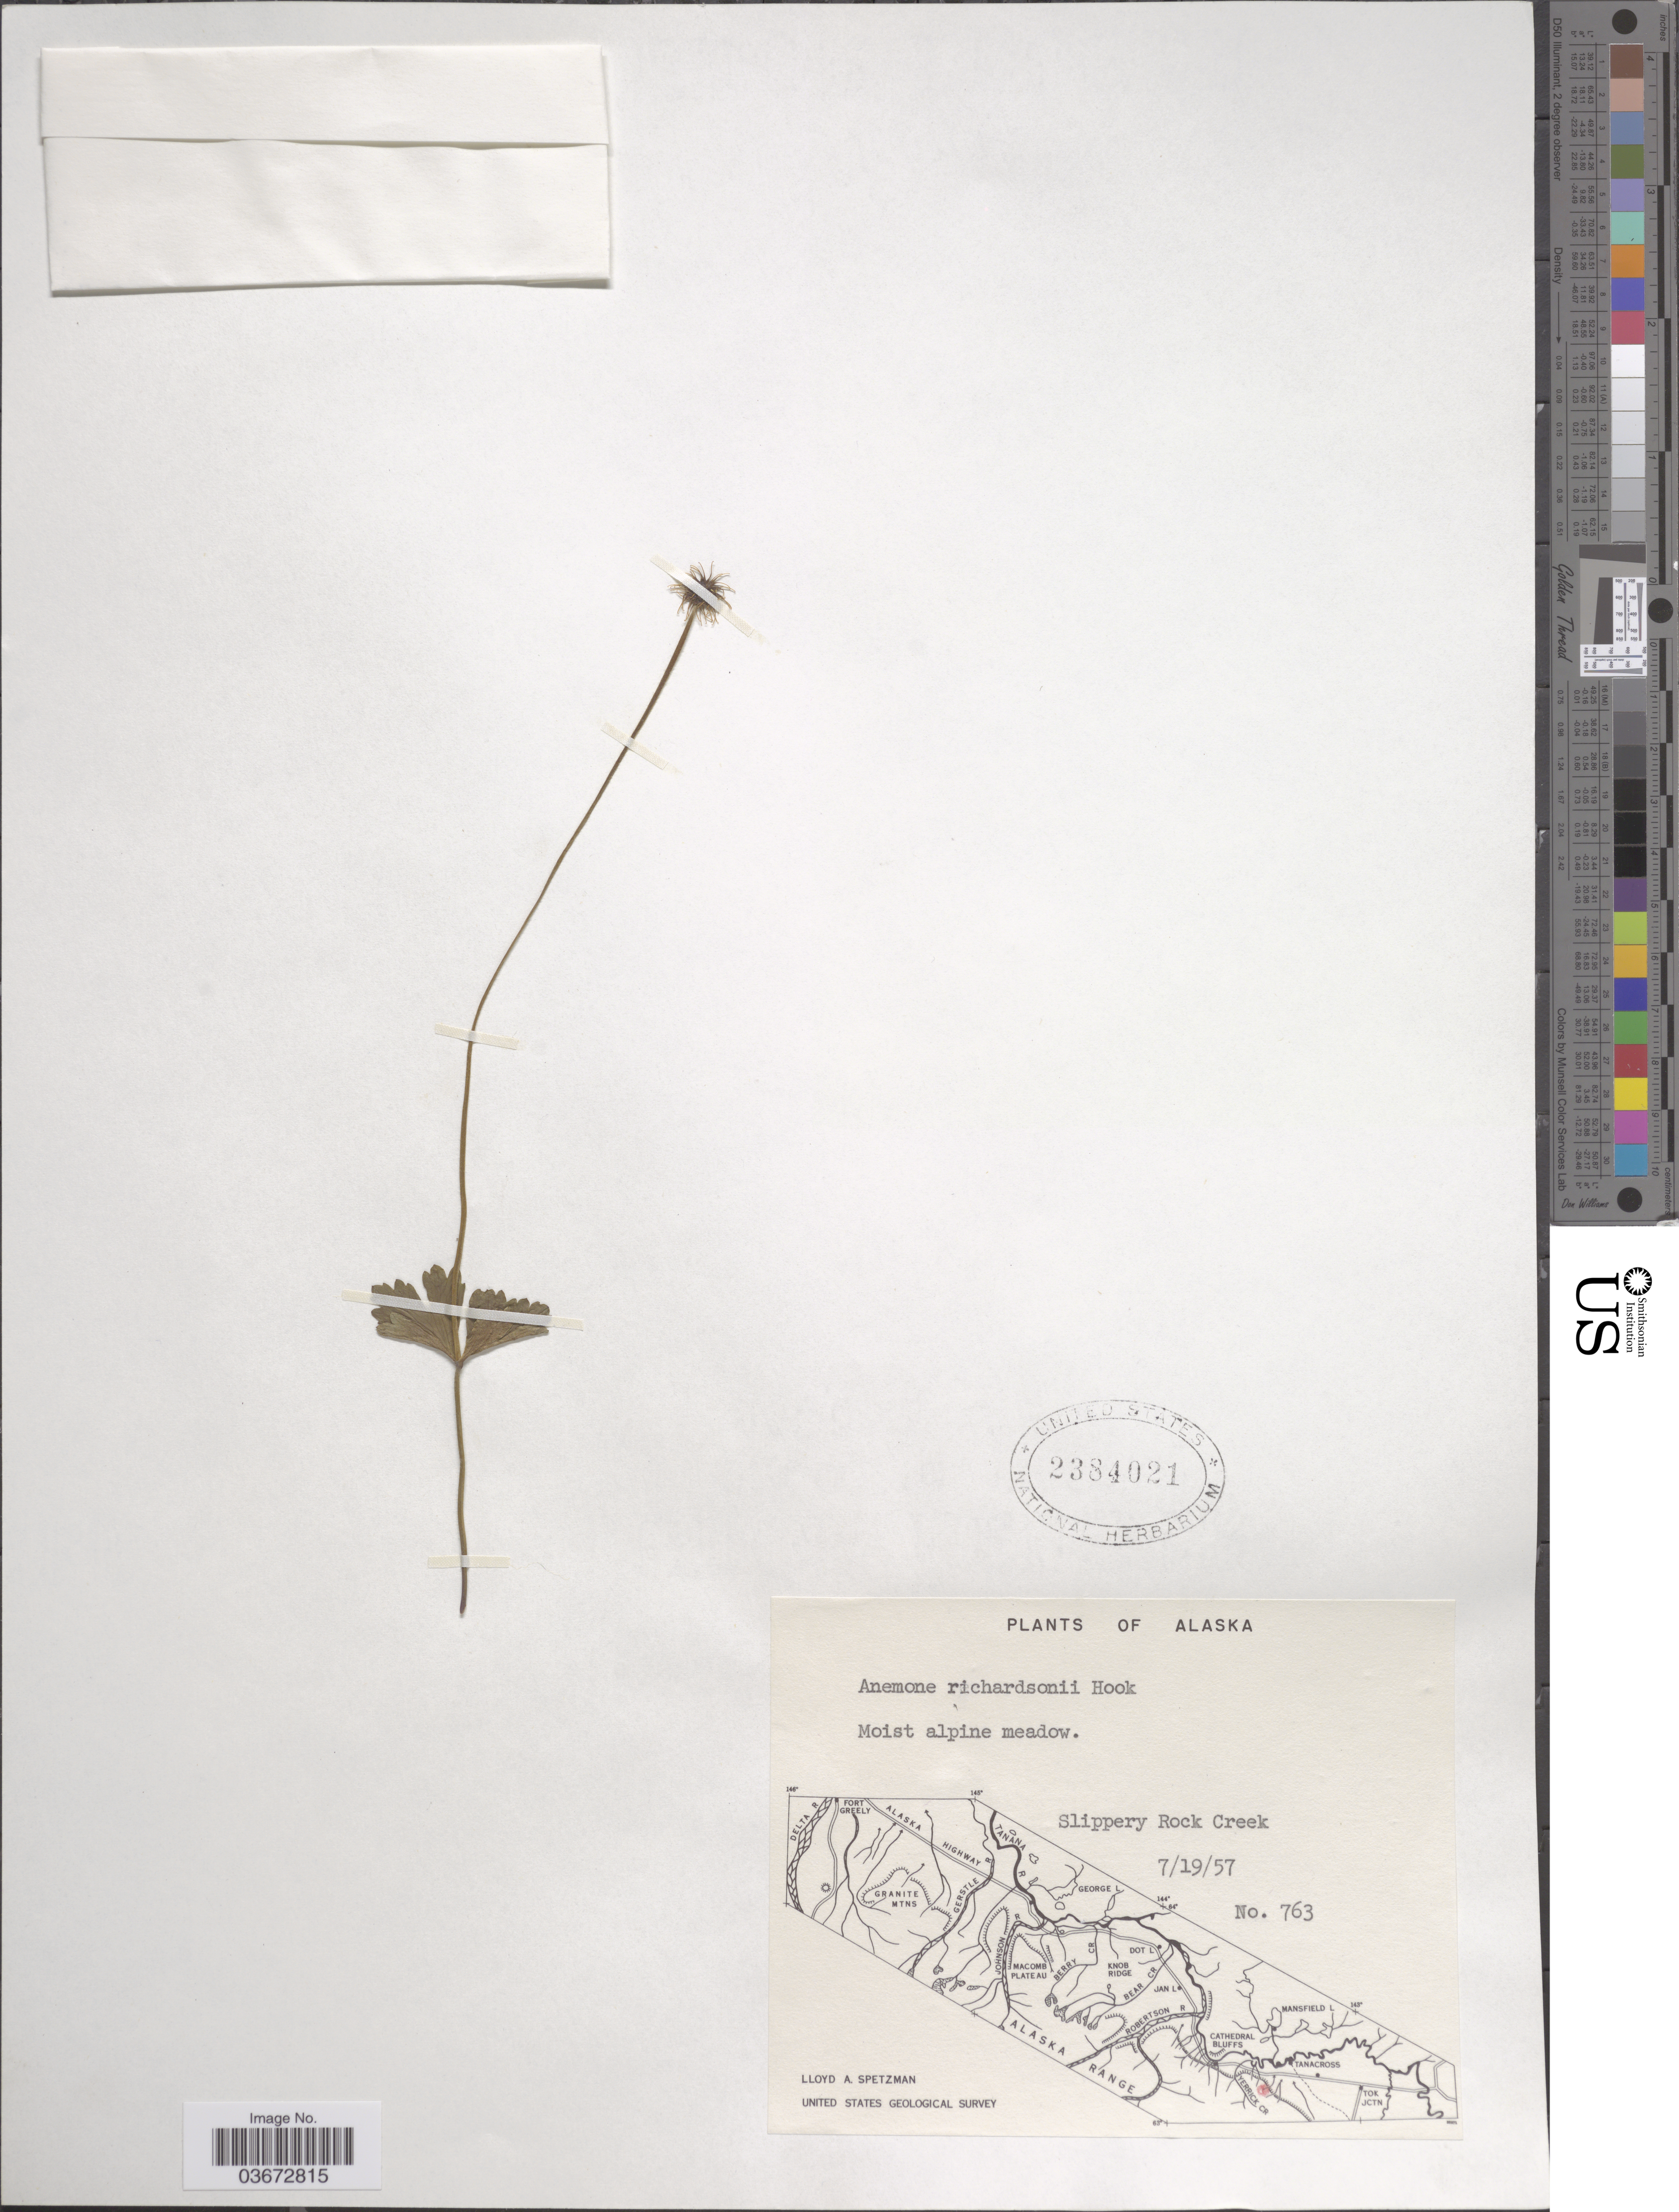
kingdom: Plantae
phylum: Tracheophyta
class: Magnoliopsida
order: Ranunculales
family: Ranunculaceae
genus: Anemone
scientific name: Anemone richardsonii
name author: Hook.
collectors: L. Spetzman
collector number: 763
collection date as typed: Transcribed d/m/y: 19/7/57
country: United States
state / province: Alaska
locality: Slippery Rock Creek.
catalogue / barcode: US 2384021